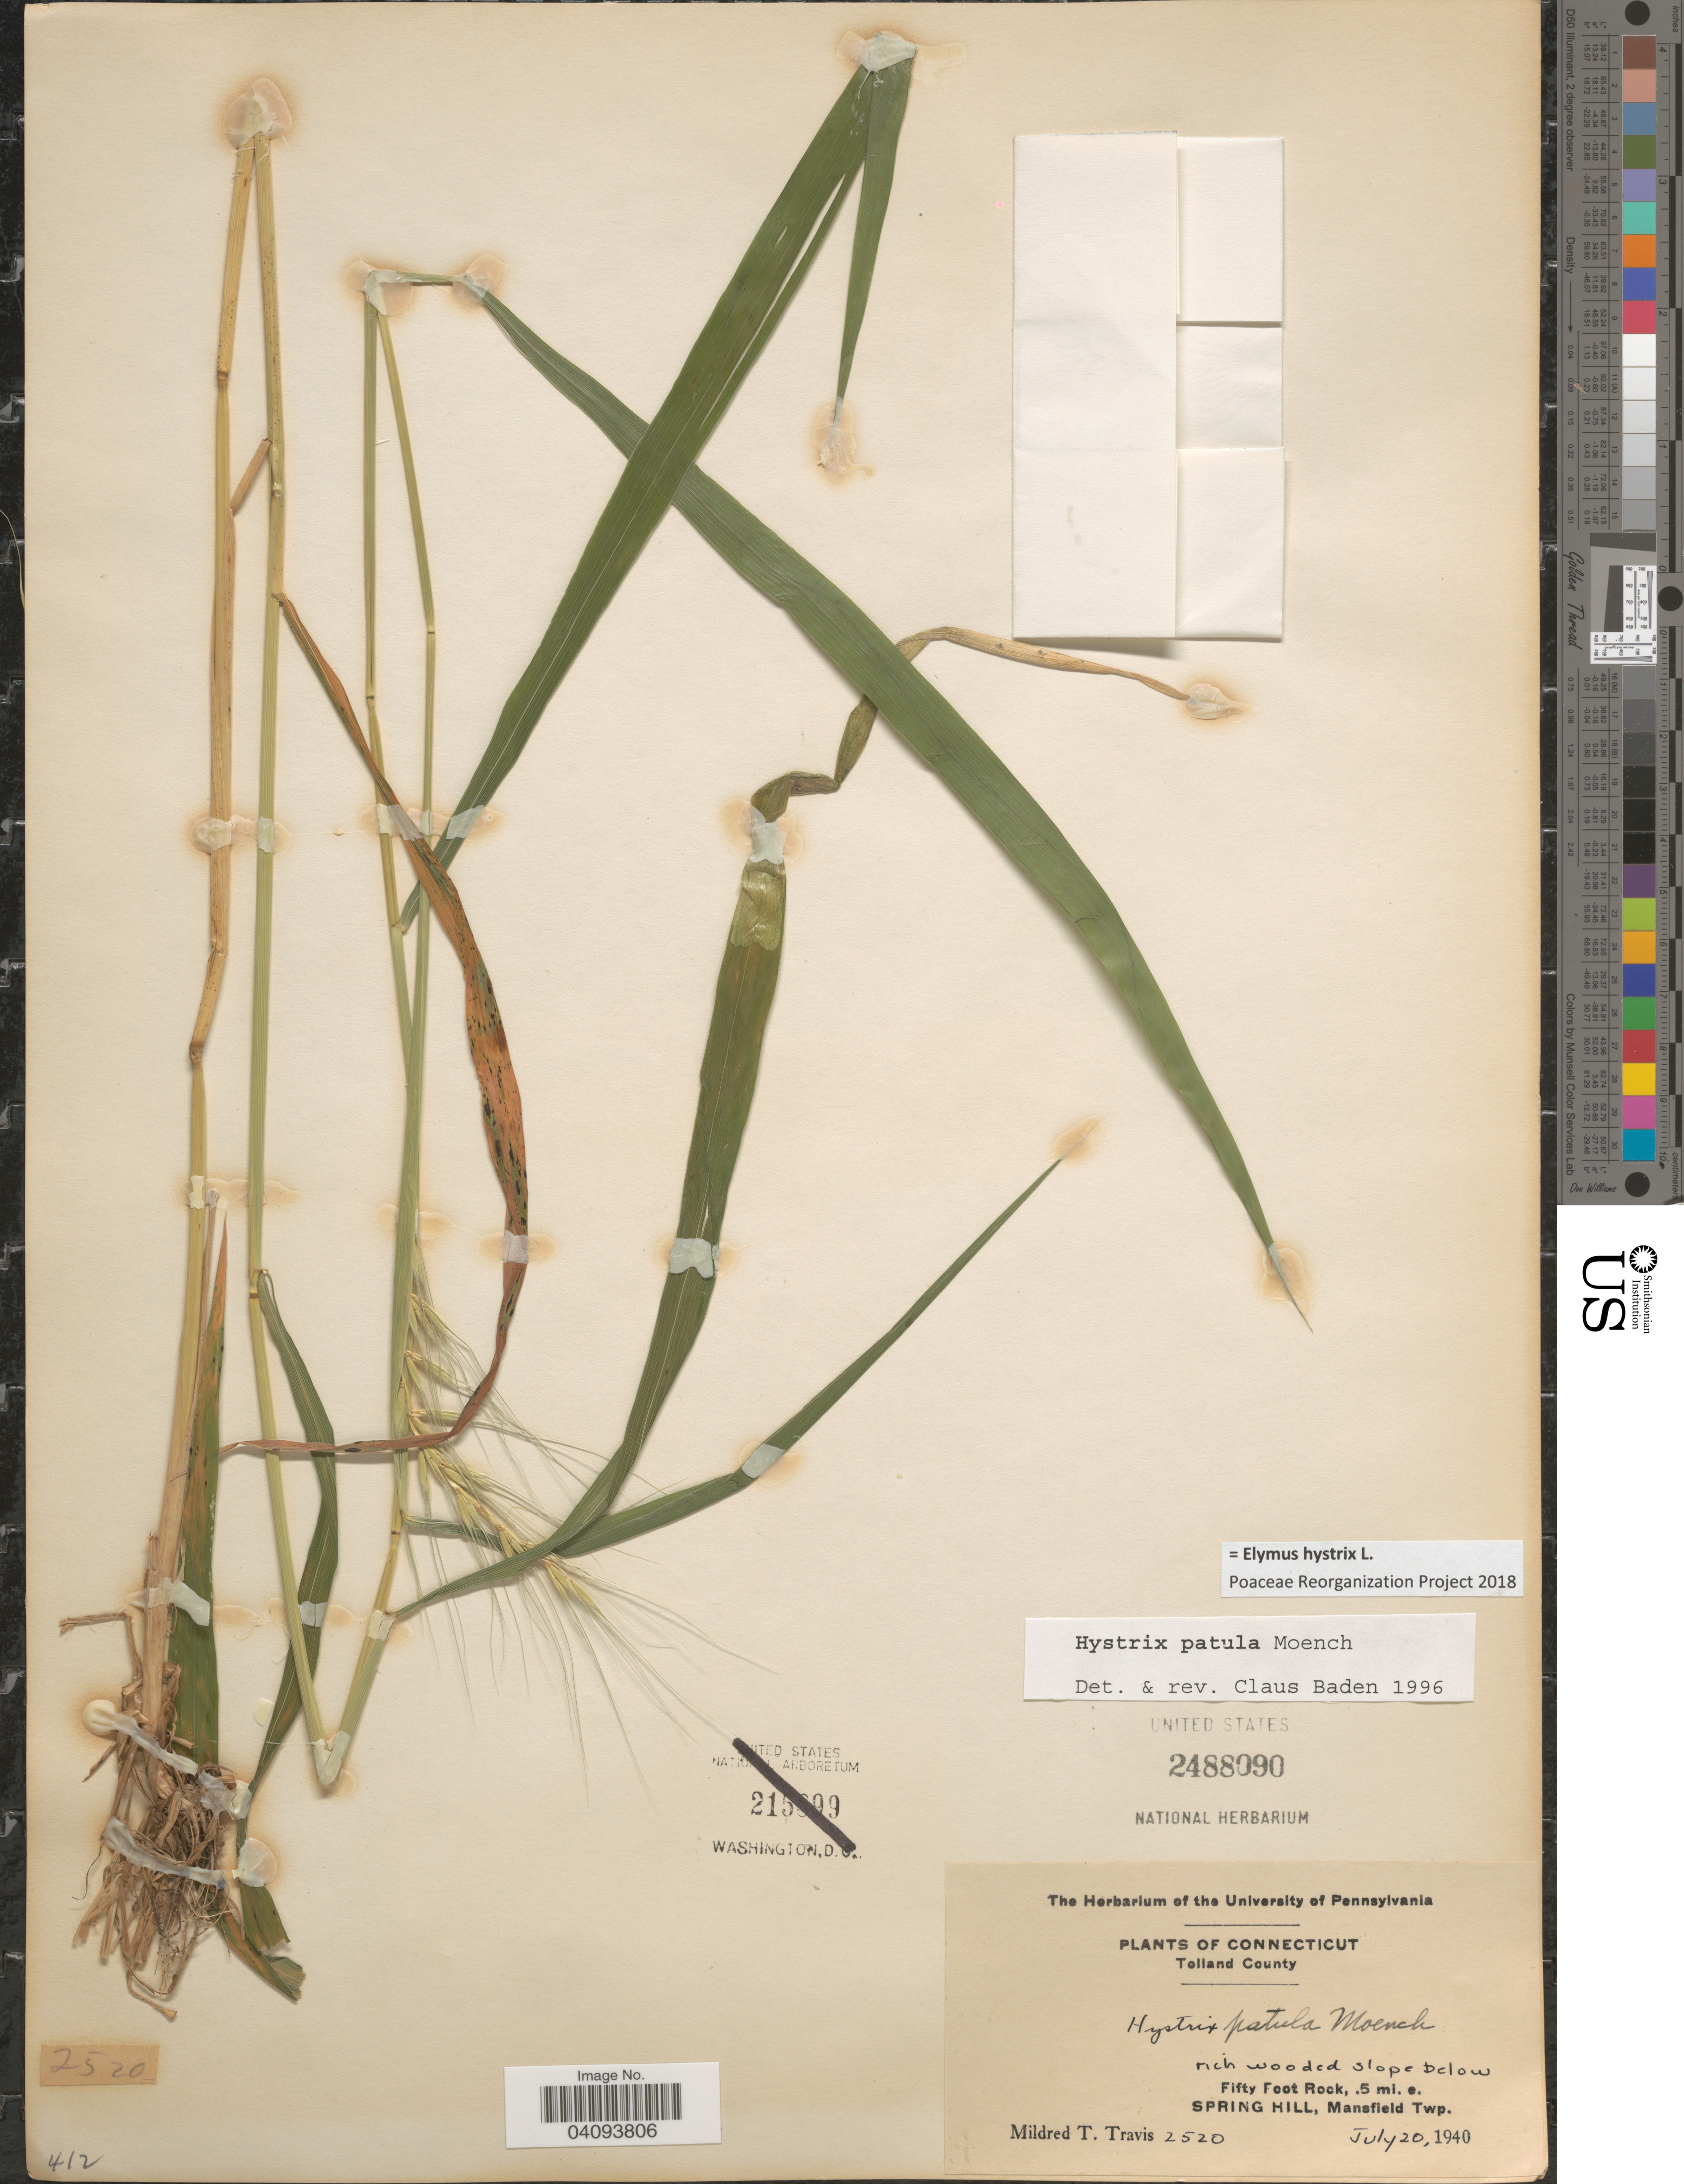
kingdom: Plantae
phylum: Tracheophyta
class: Liliopsida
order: Poales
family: Poaceae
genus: Elymus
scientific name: Elymus hystrix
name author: L.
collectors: M. Travis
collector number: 2520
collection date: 1940-07-20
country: United States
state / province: Connecticut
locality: Tolland County. Fifty Foot Rock, .5 mi. e. Spring Hill, Mansfield Twp.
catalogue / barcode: US 2488090